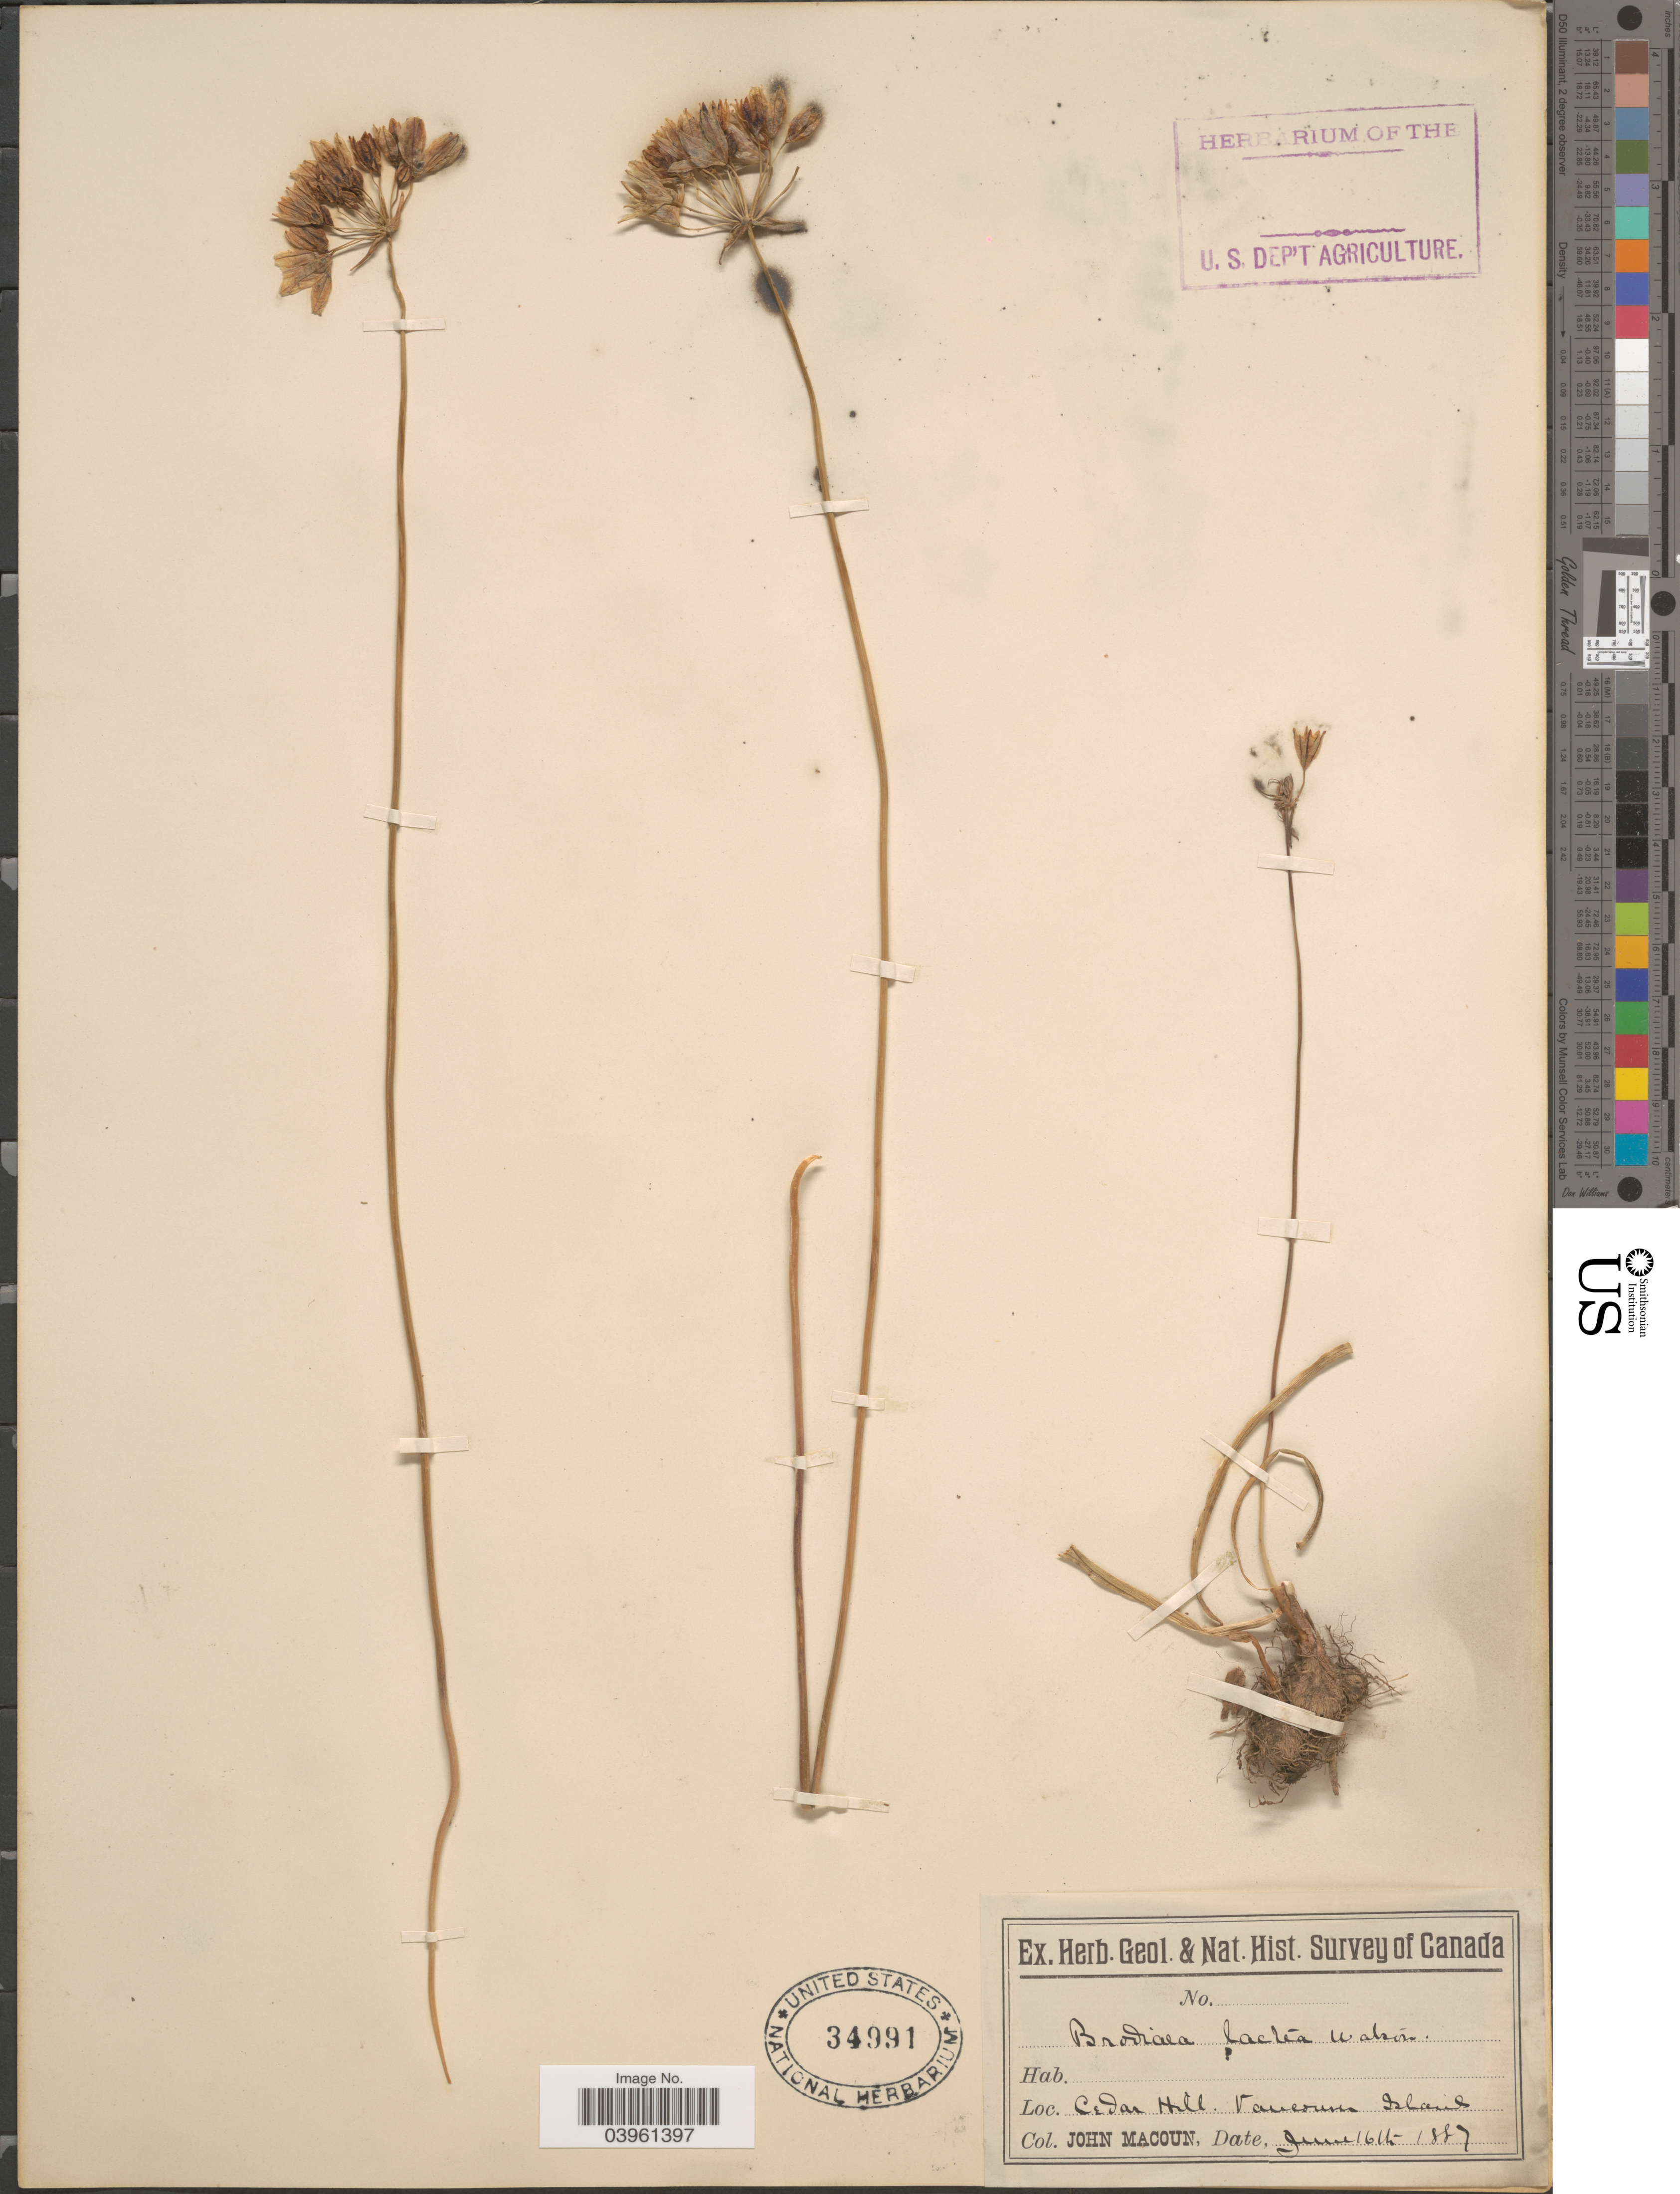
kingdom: Plantae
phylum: Tracheophyta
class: Liliopsida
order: Asparagales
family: Asparagaceae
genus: Triteleia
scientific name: Triteleia hyacinthina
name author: (Lindl.) Greene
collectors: J. Macoun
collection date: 1887-06-16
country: Canada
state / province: British Columbia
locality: Cedar Hill. Vancouver Island.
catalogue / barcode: US 34991